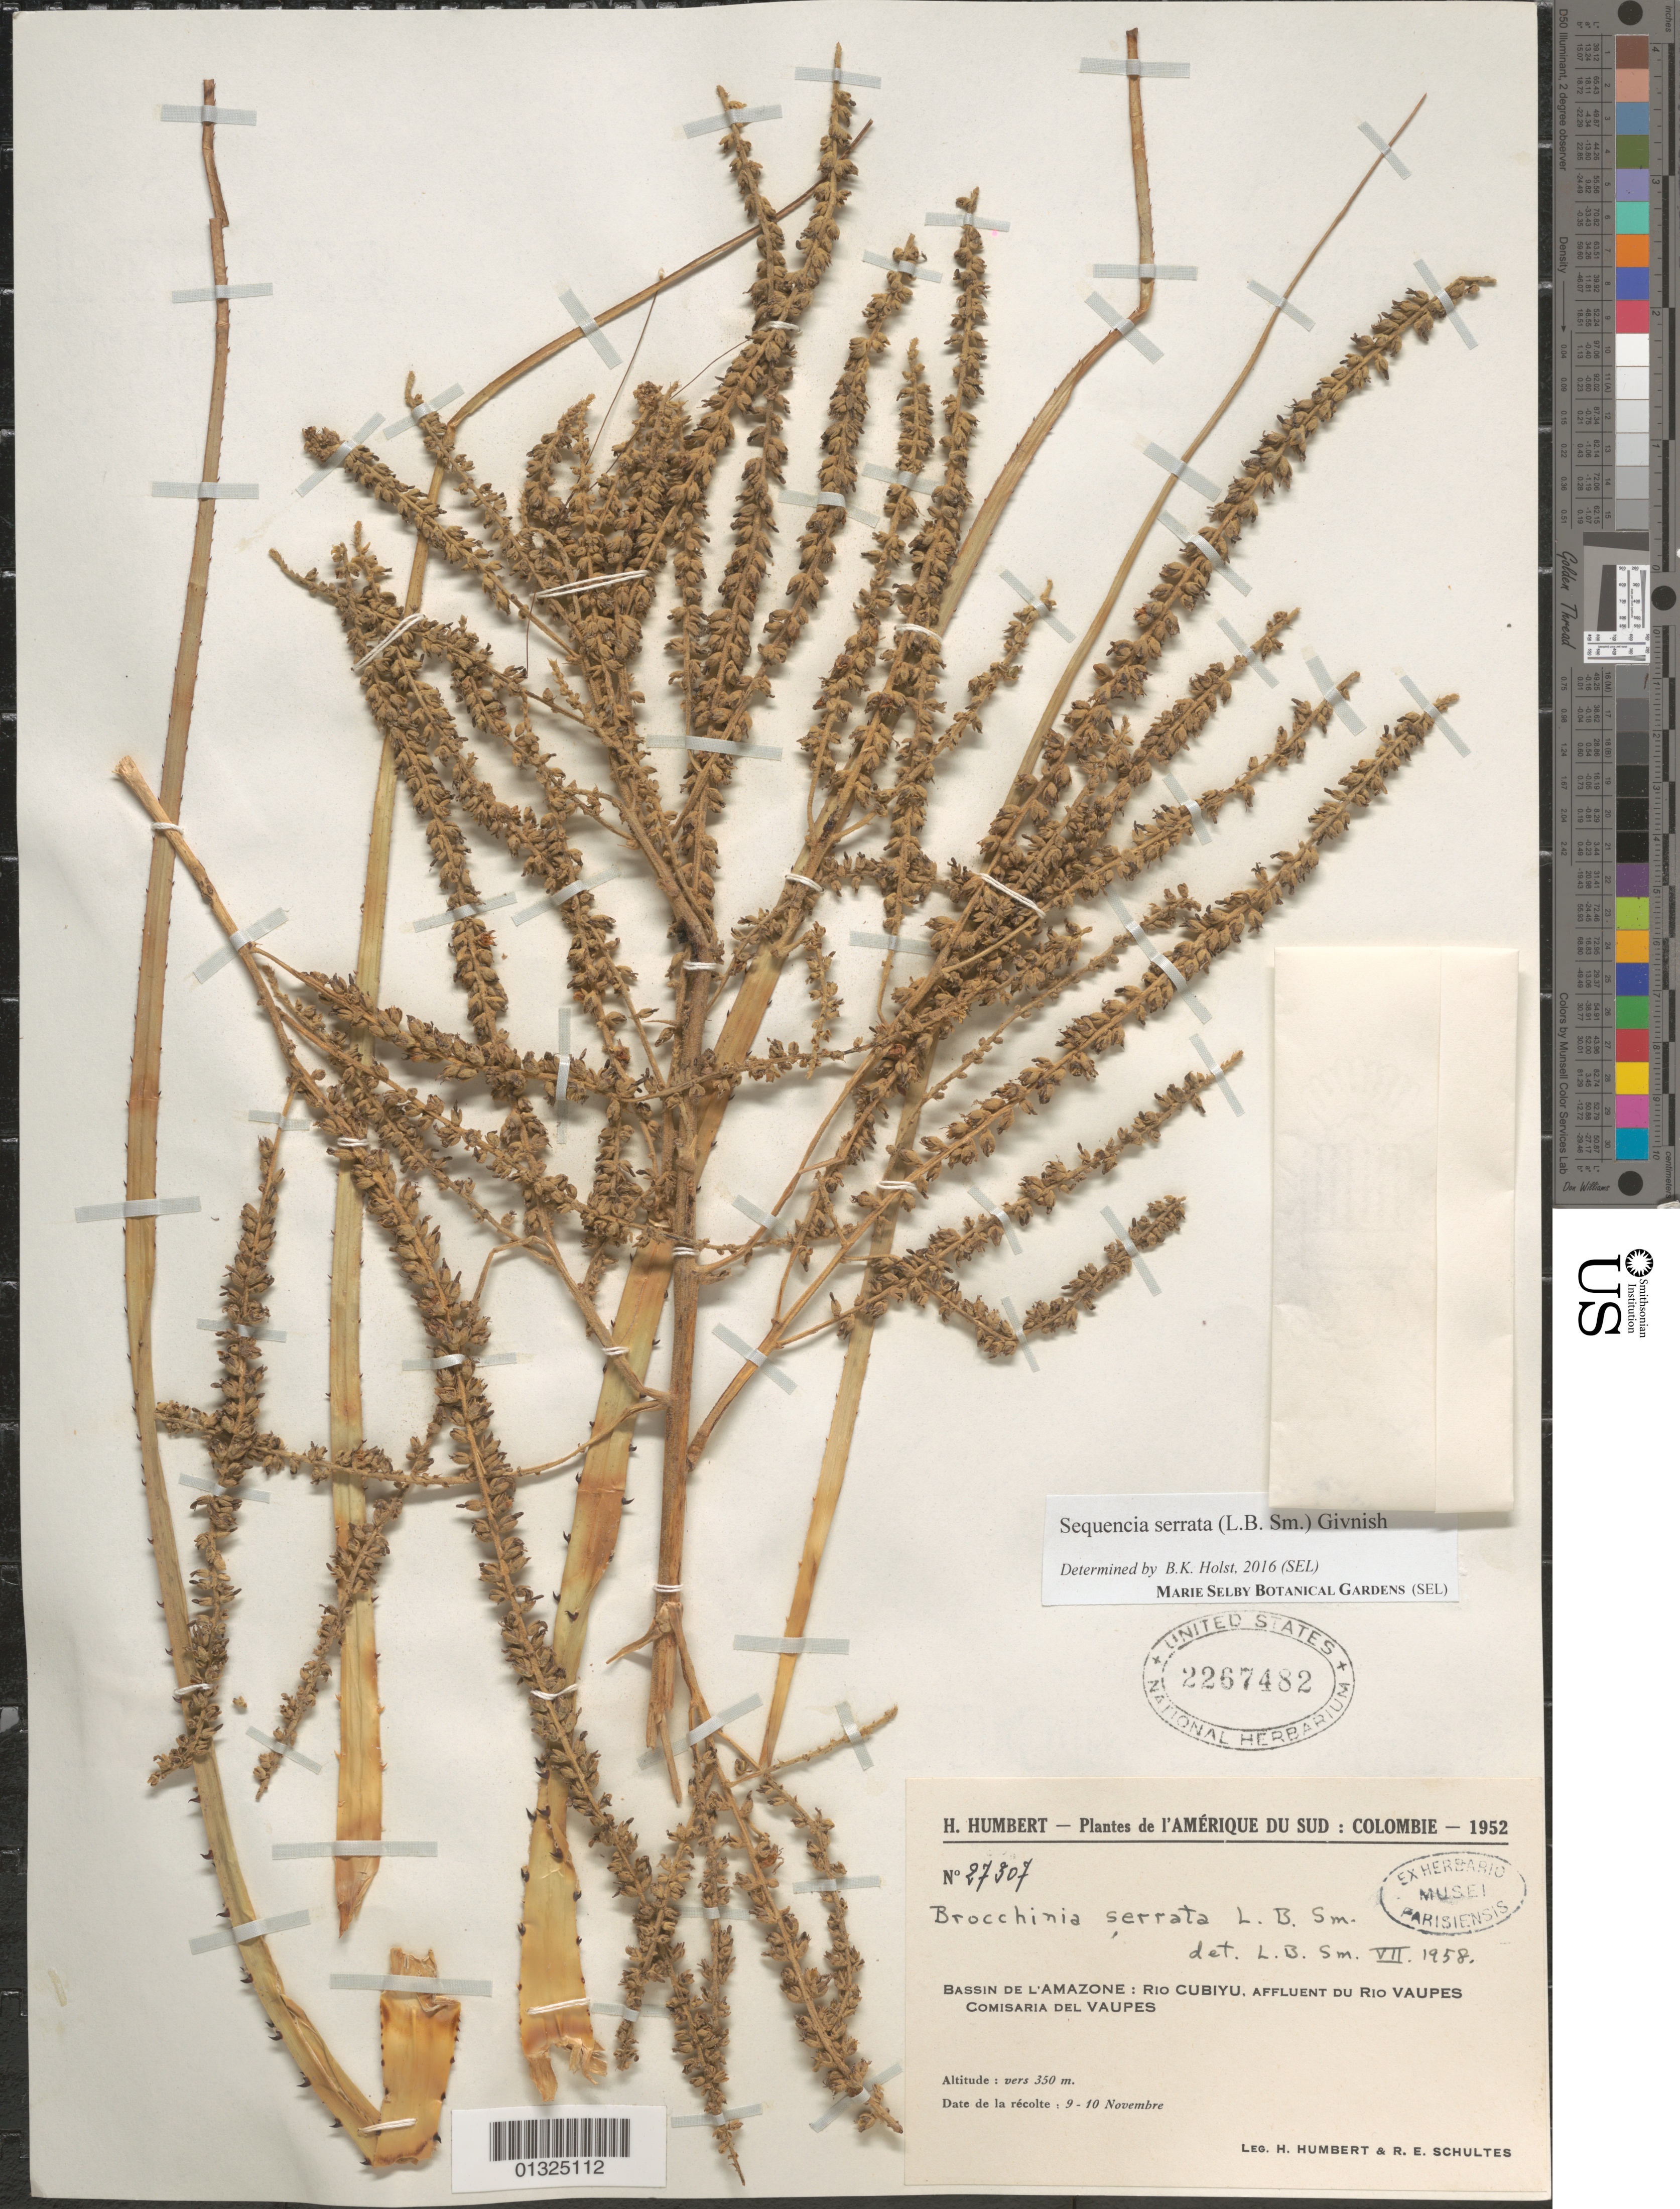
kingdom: Plantae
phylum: Tracheophyta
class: Liliopsida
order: Poales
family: Bromeliaceae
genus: Sequencia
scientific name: Sequencia serrata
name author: (L.B. Sm.) Givnish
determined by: Holst, Bruce K.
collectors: H. Humbert & R. E. Schultes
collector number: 27307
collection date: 1952-11-09/1952-11-10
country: Colombia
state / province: Vaupes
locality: Bassin de l'Amazone, Rio Cubiyu, affluent du rio Vaupes Comisaria del Vaupes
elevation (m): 350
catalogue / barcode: US 2267482